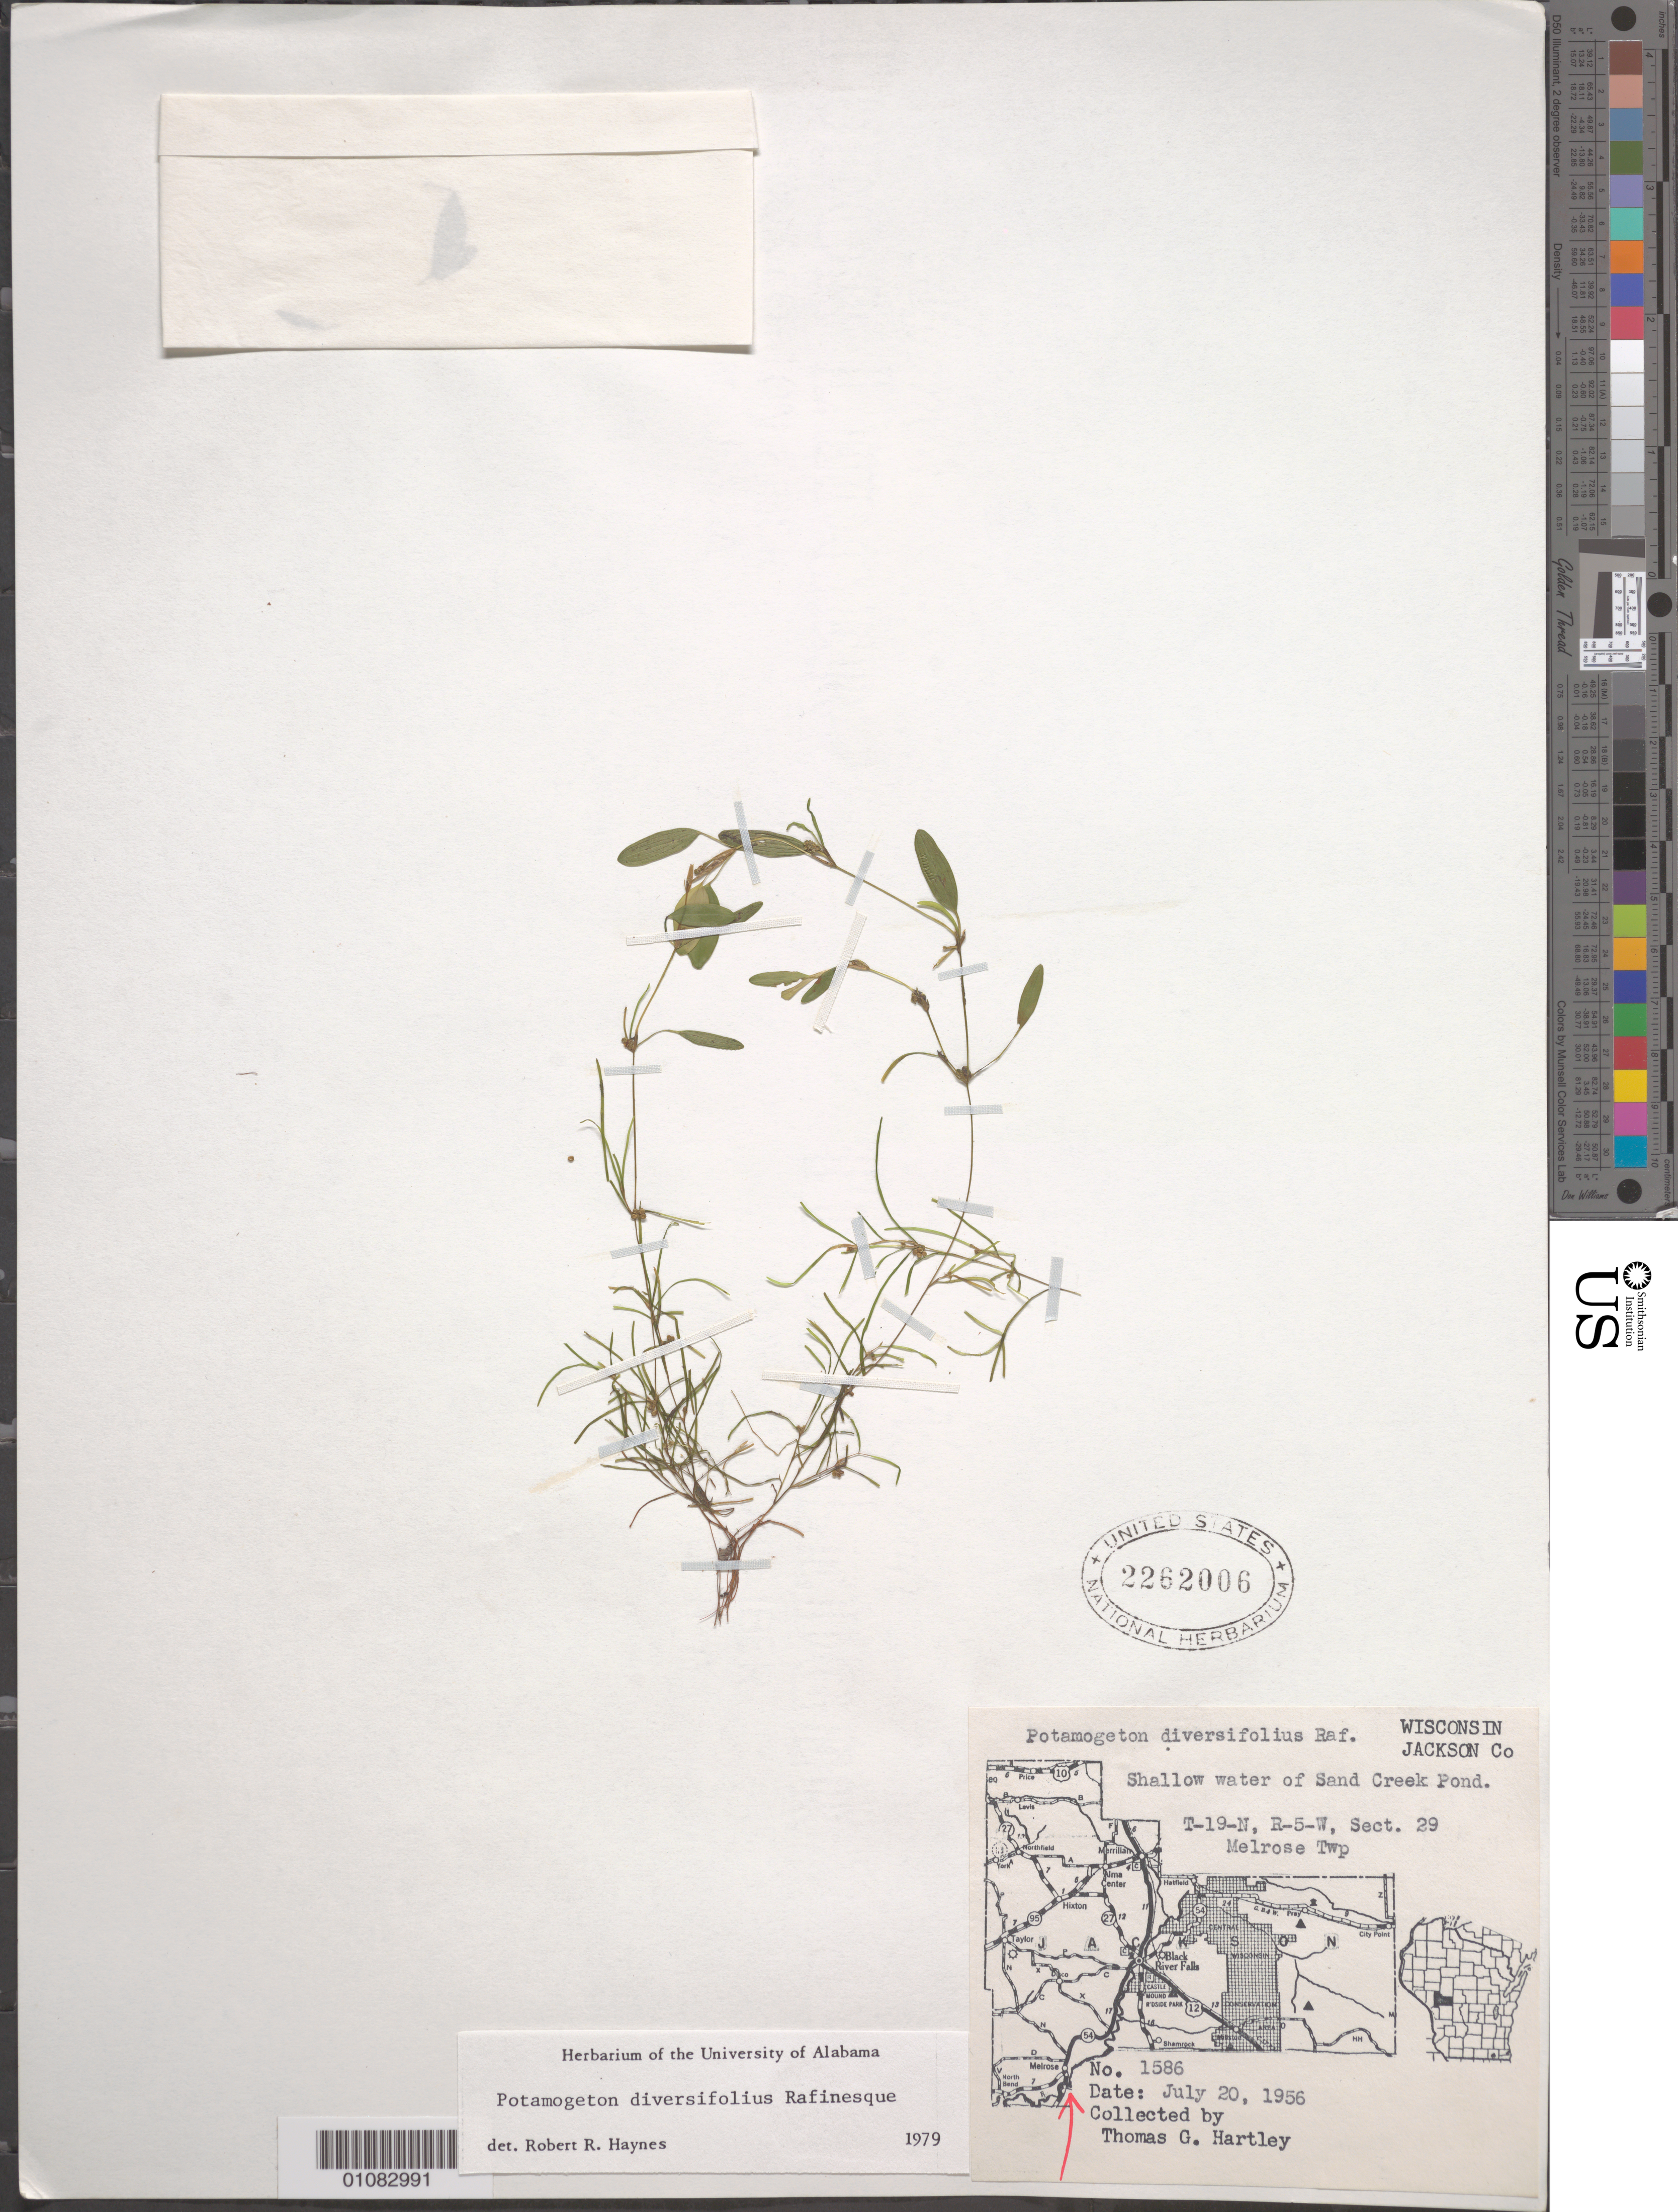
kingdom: Plantae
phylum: Tracheophyta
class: Liliopsida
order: Alismatales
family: Potamogetonaceae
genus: Potamogeton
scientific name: Potamogeton diversifolius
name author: Raf.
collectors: T. G. Hartley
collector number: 1586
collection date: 1956-07-20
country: United States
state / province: Wisconsin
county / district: Jackson County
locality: Melrose Twp., Sand Creek Pond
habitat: Shallow water of pond.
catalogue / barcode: US 2262006